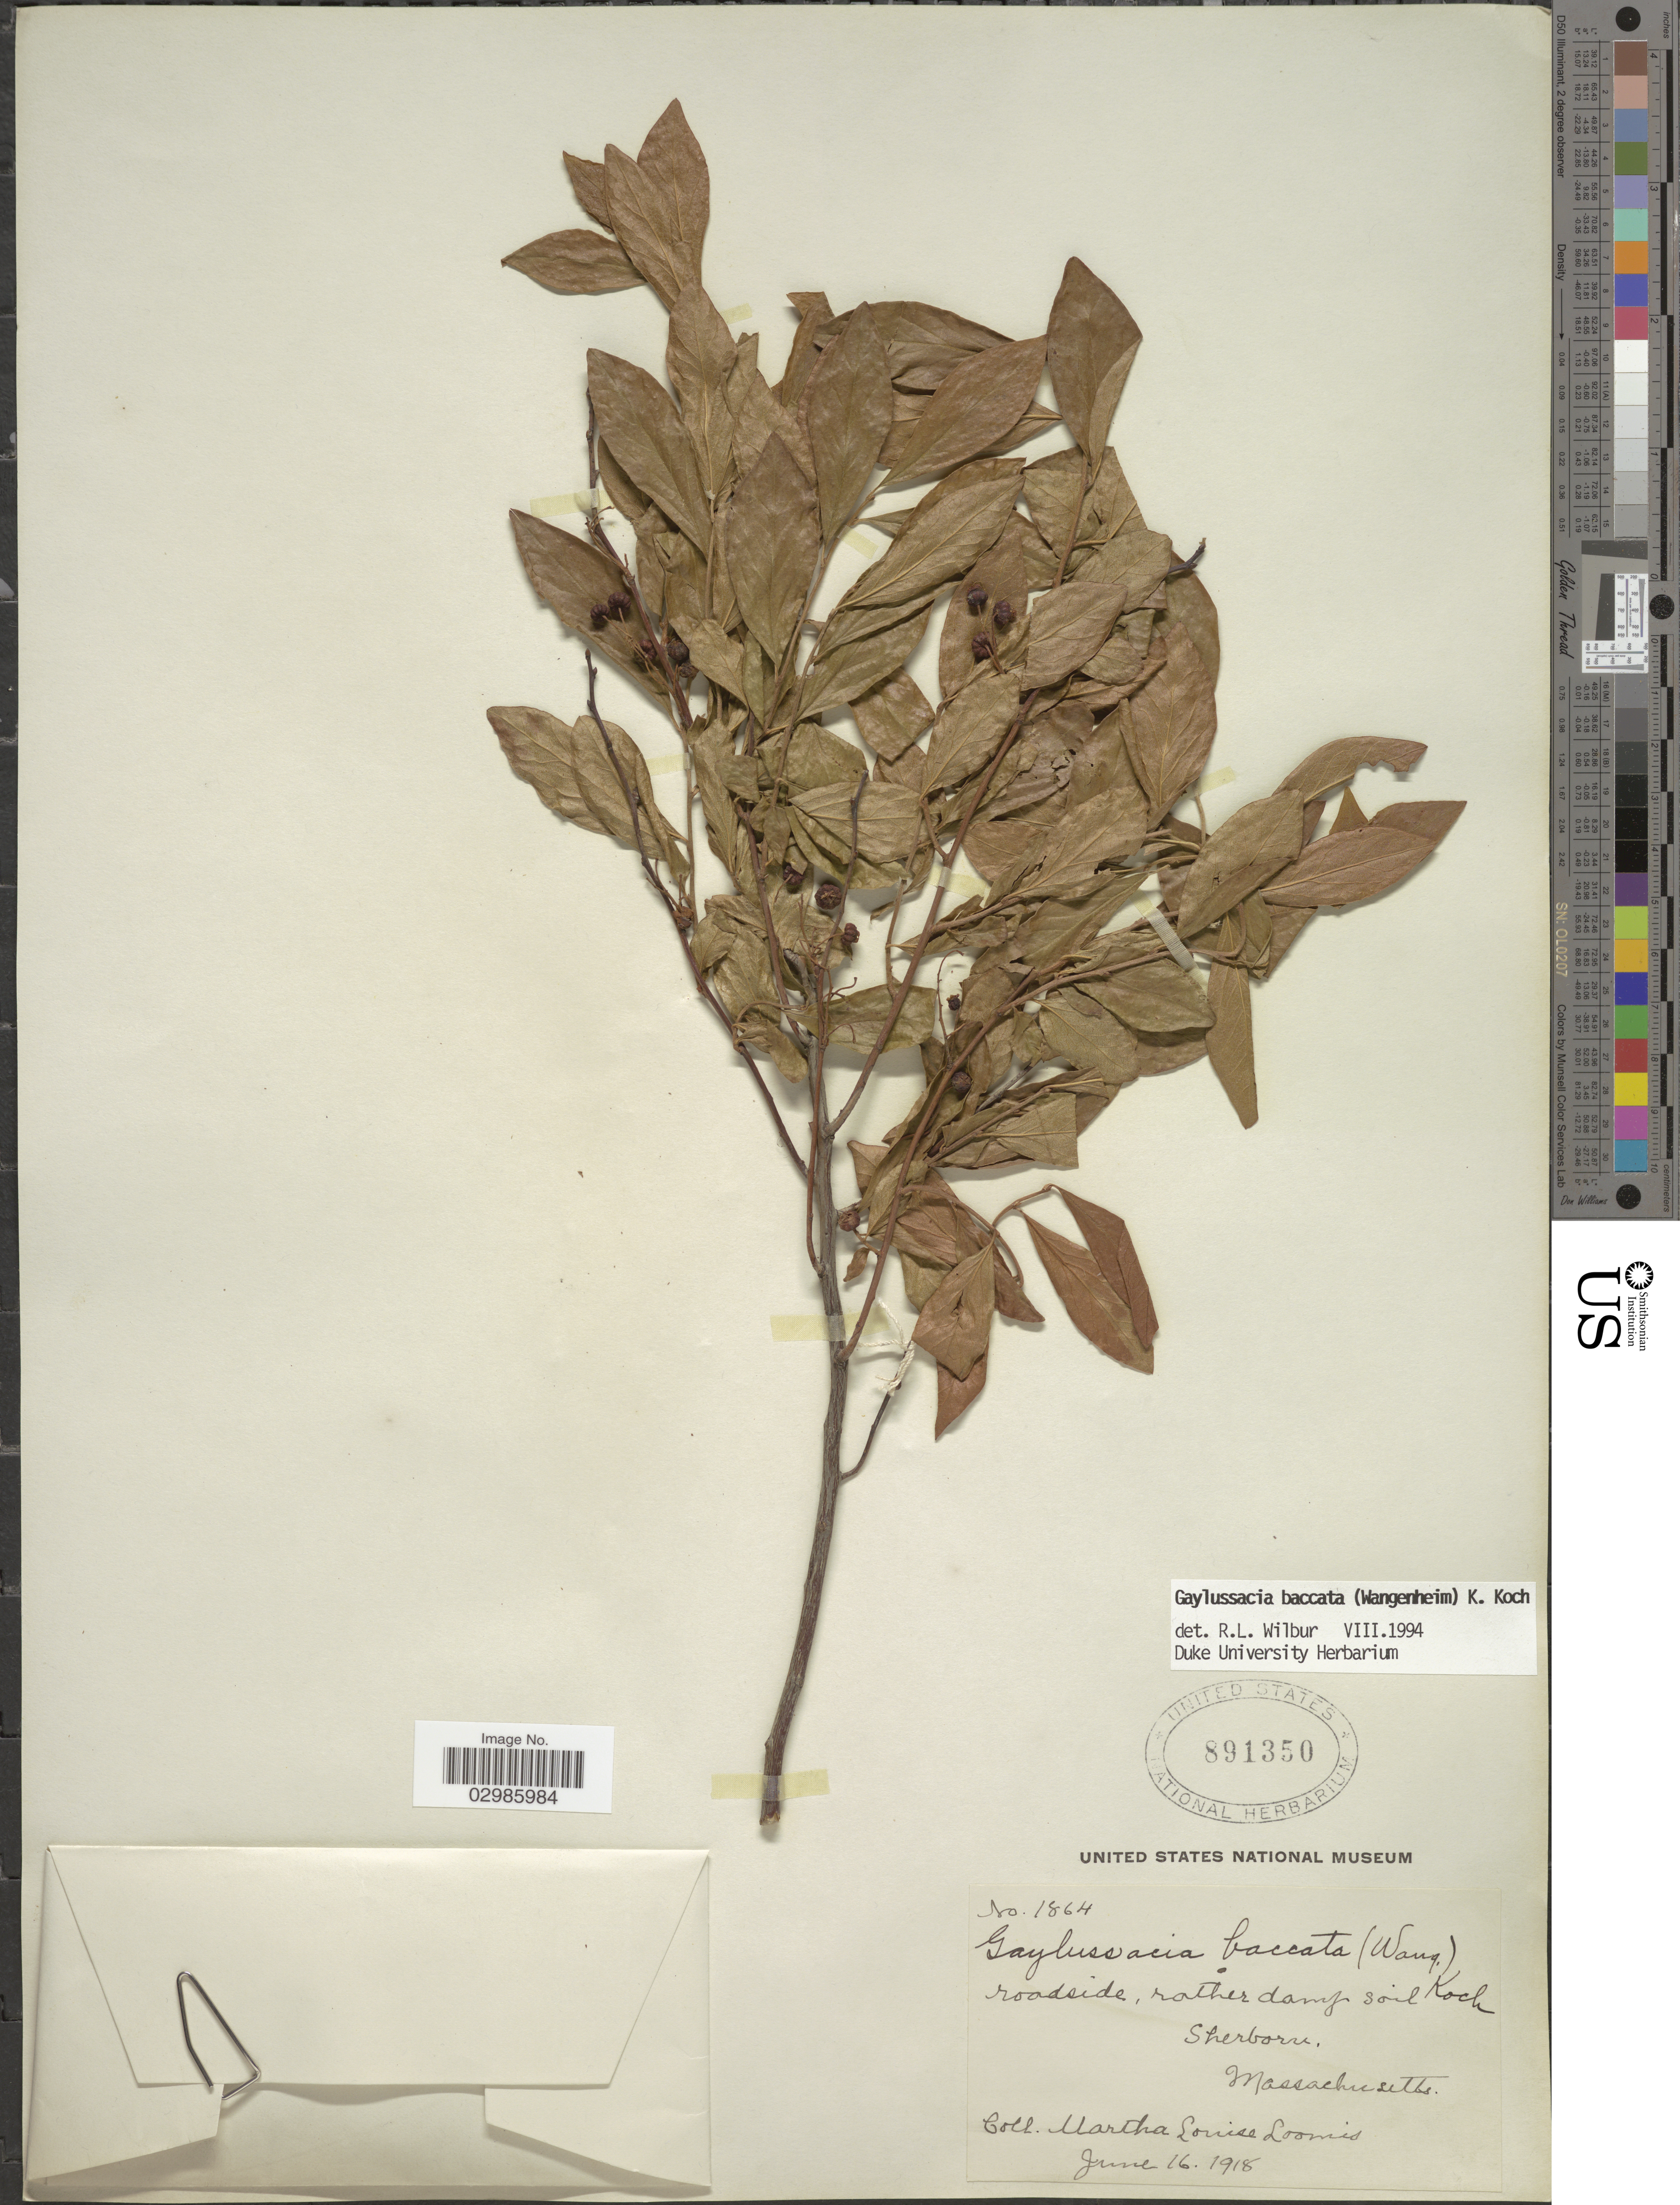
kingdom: Plantae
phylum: Tracheophyta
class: Magnoliopsida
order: Ericales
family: Ericaceae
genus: Gaylussacia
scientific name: Gaylussacia baccata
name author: (Wangenh.) K. Koch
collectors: M. L. Loomis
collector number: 1864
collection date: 1918-06-16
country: United States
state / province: Massachusetts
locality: Sherborn.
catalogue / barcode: US 891350